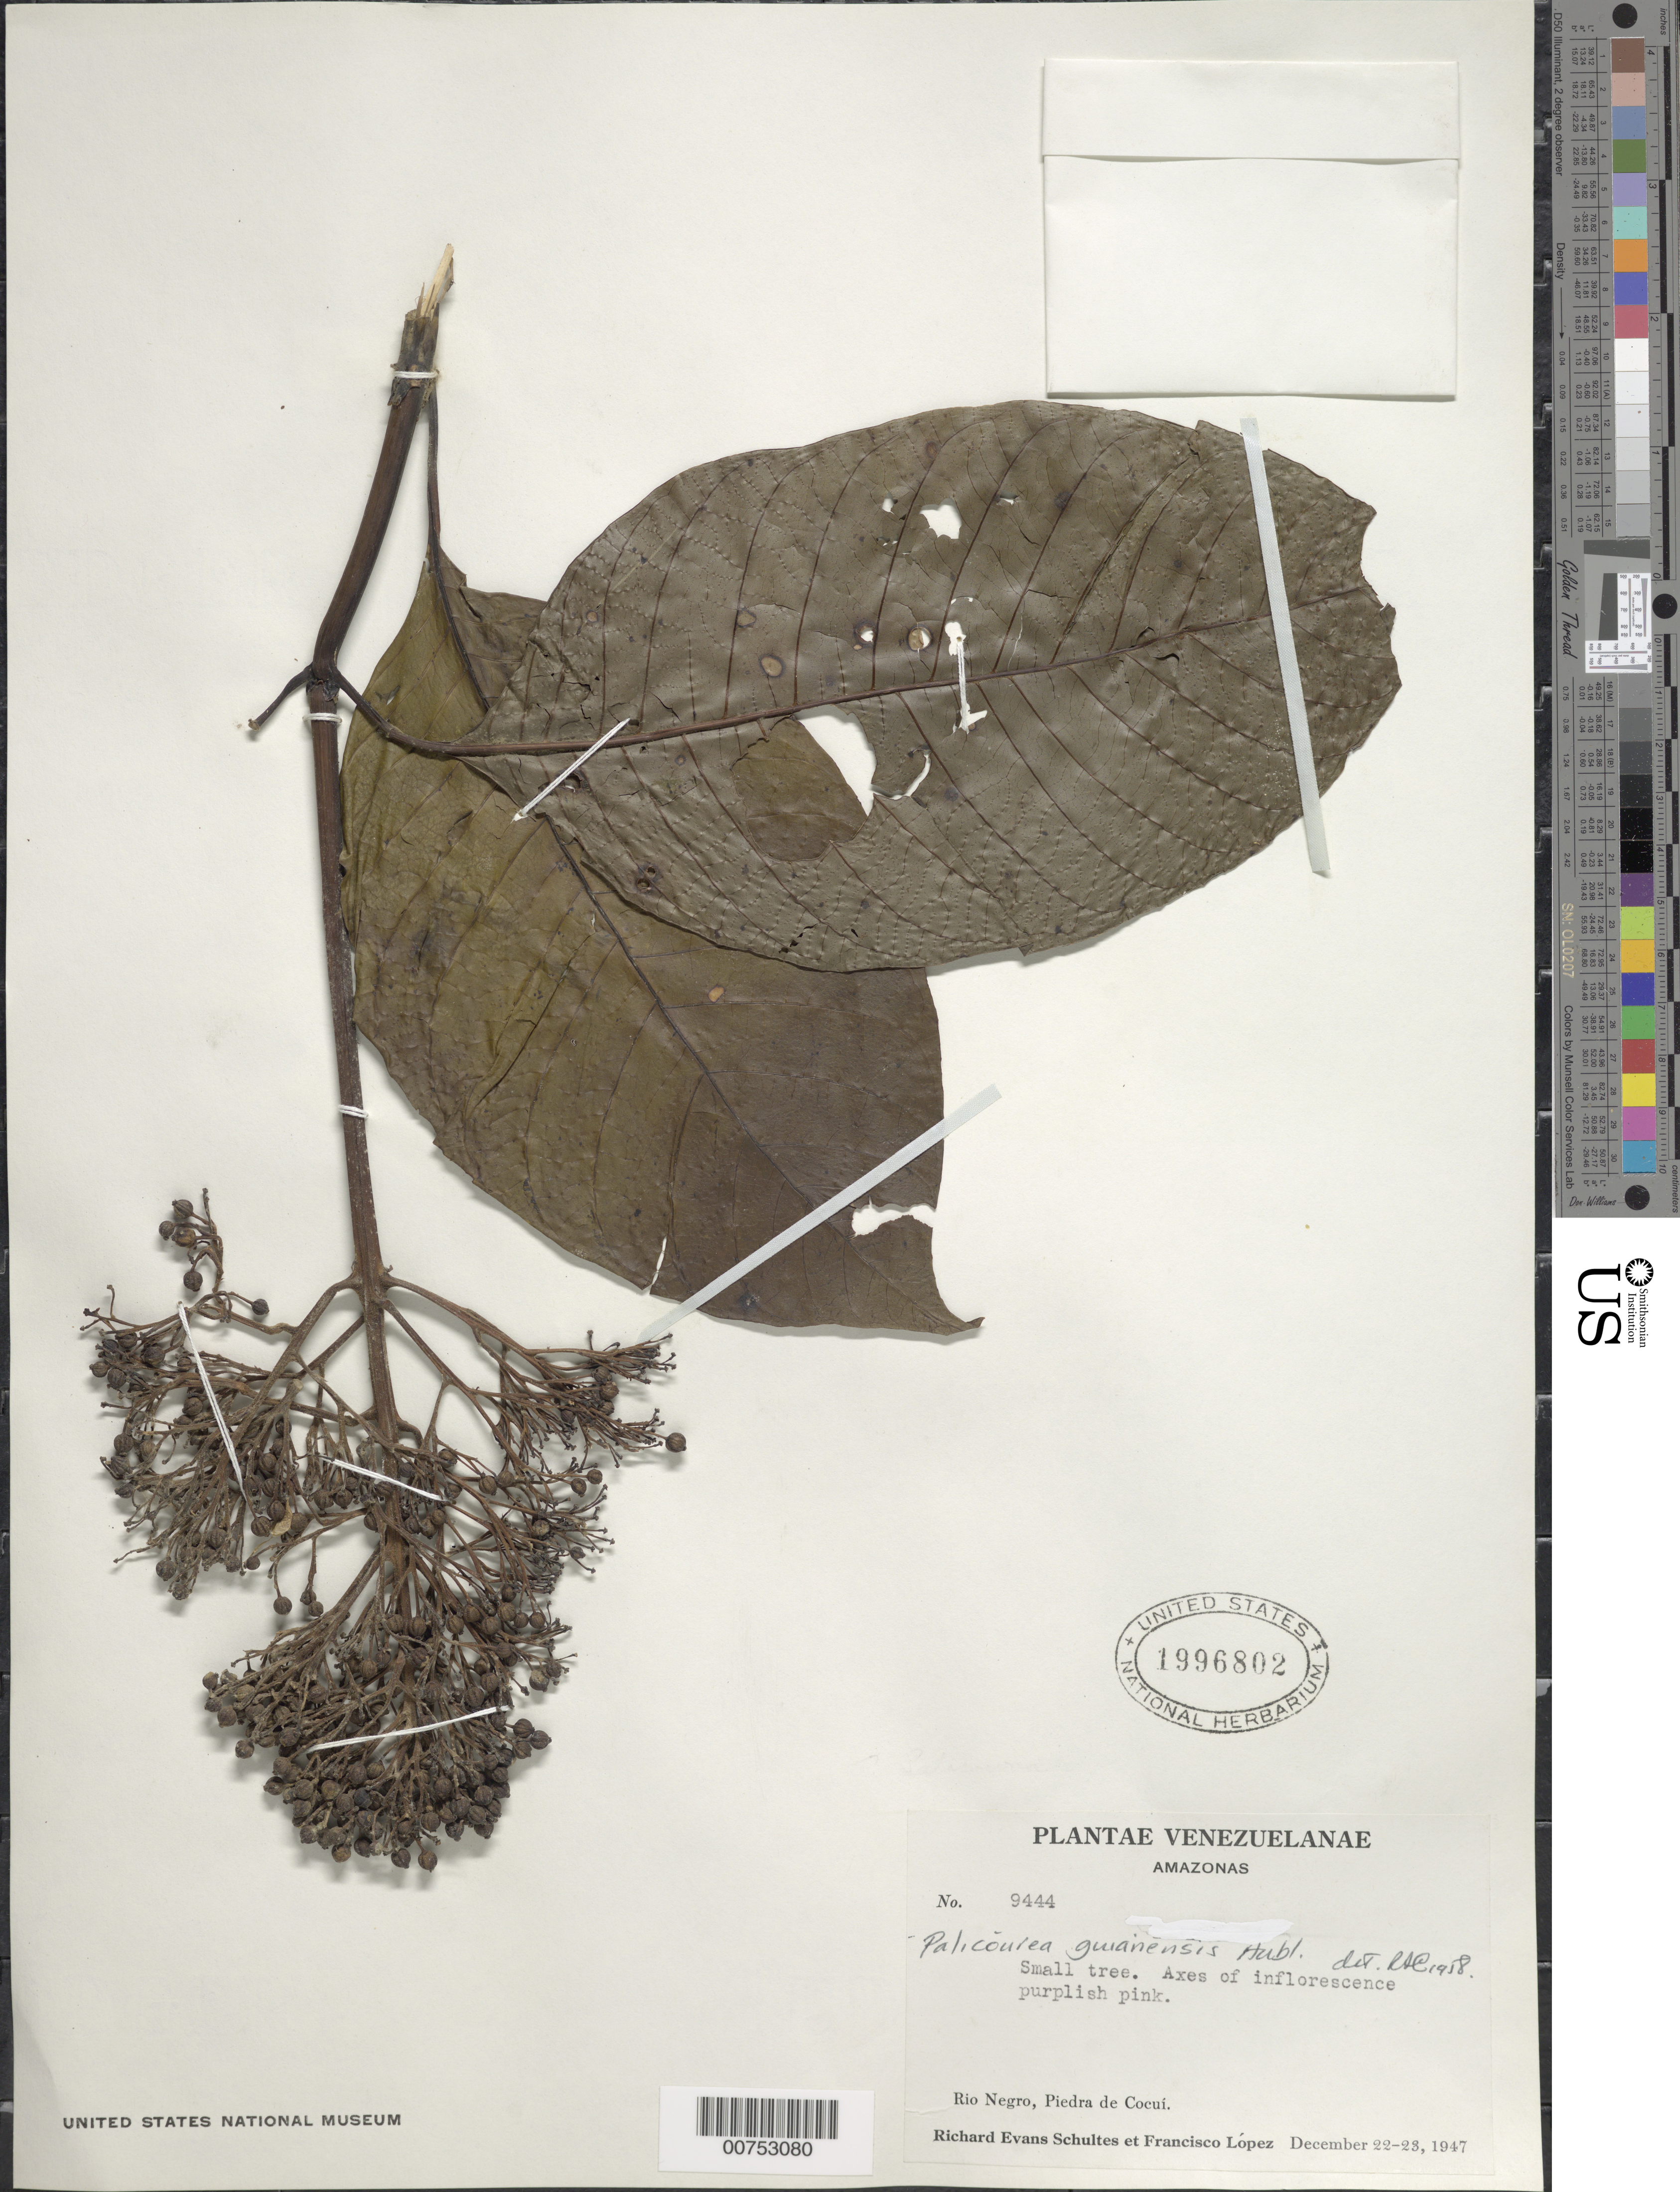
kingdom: Plantae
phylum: Tracheophyta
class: Magnoliopsida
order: Gentianales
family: Rubiaceae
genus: Palicourea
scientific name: Palicourea guianensis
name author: Aubl.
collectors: R. E. Schultes & F. Lopéz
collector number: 9444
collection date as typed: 22-Dec-47 to 23-Dec-47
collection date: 1947-12-22/1947-12-23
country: Venezuela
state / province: Amazonas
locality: Río Negro, Piedra de Cocuí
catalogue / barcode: US 1996802